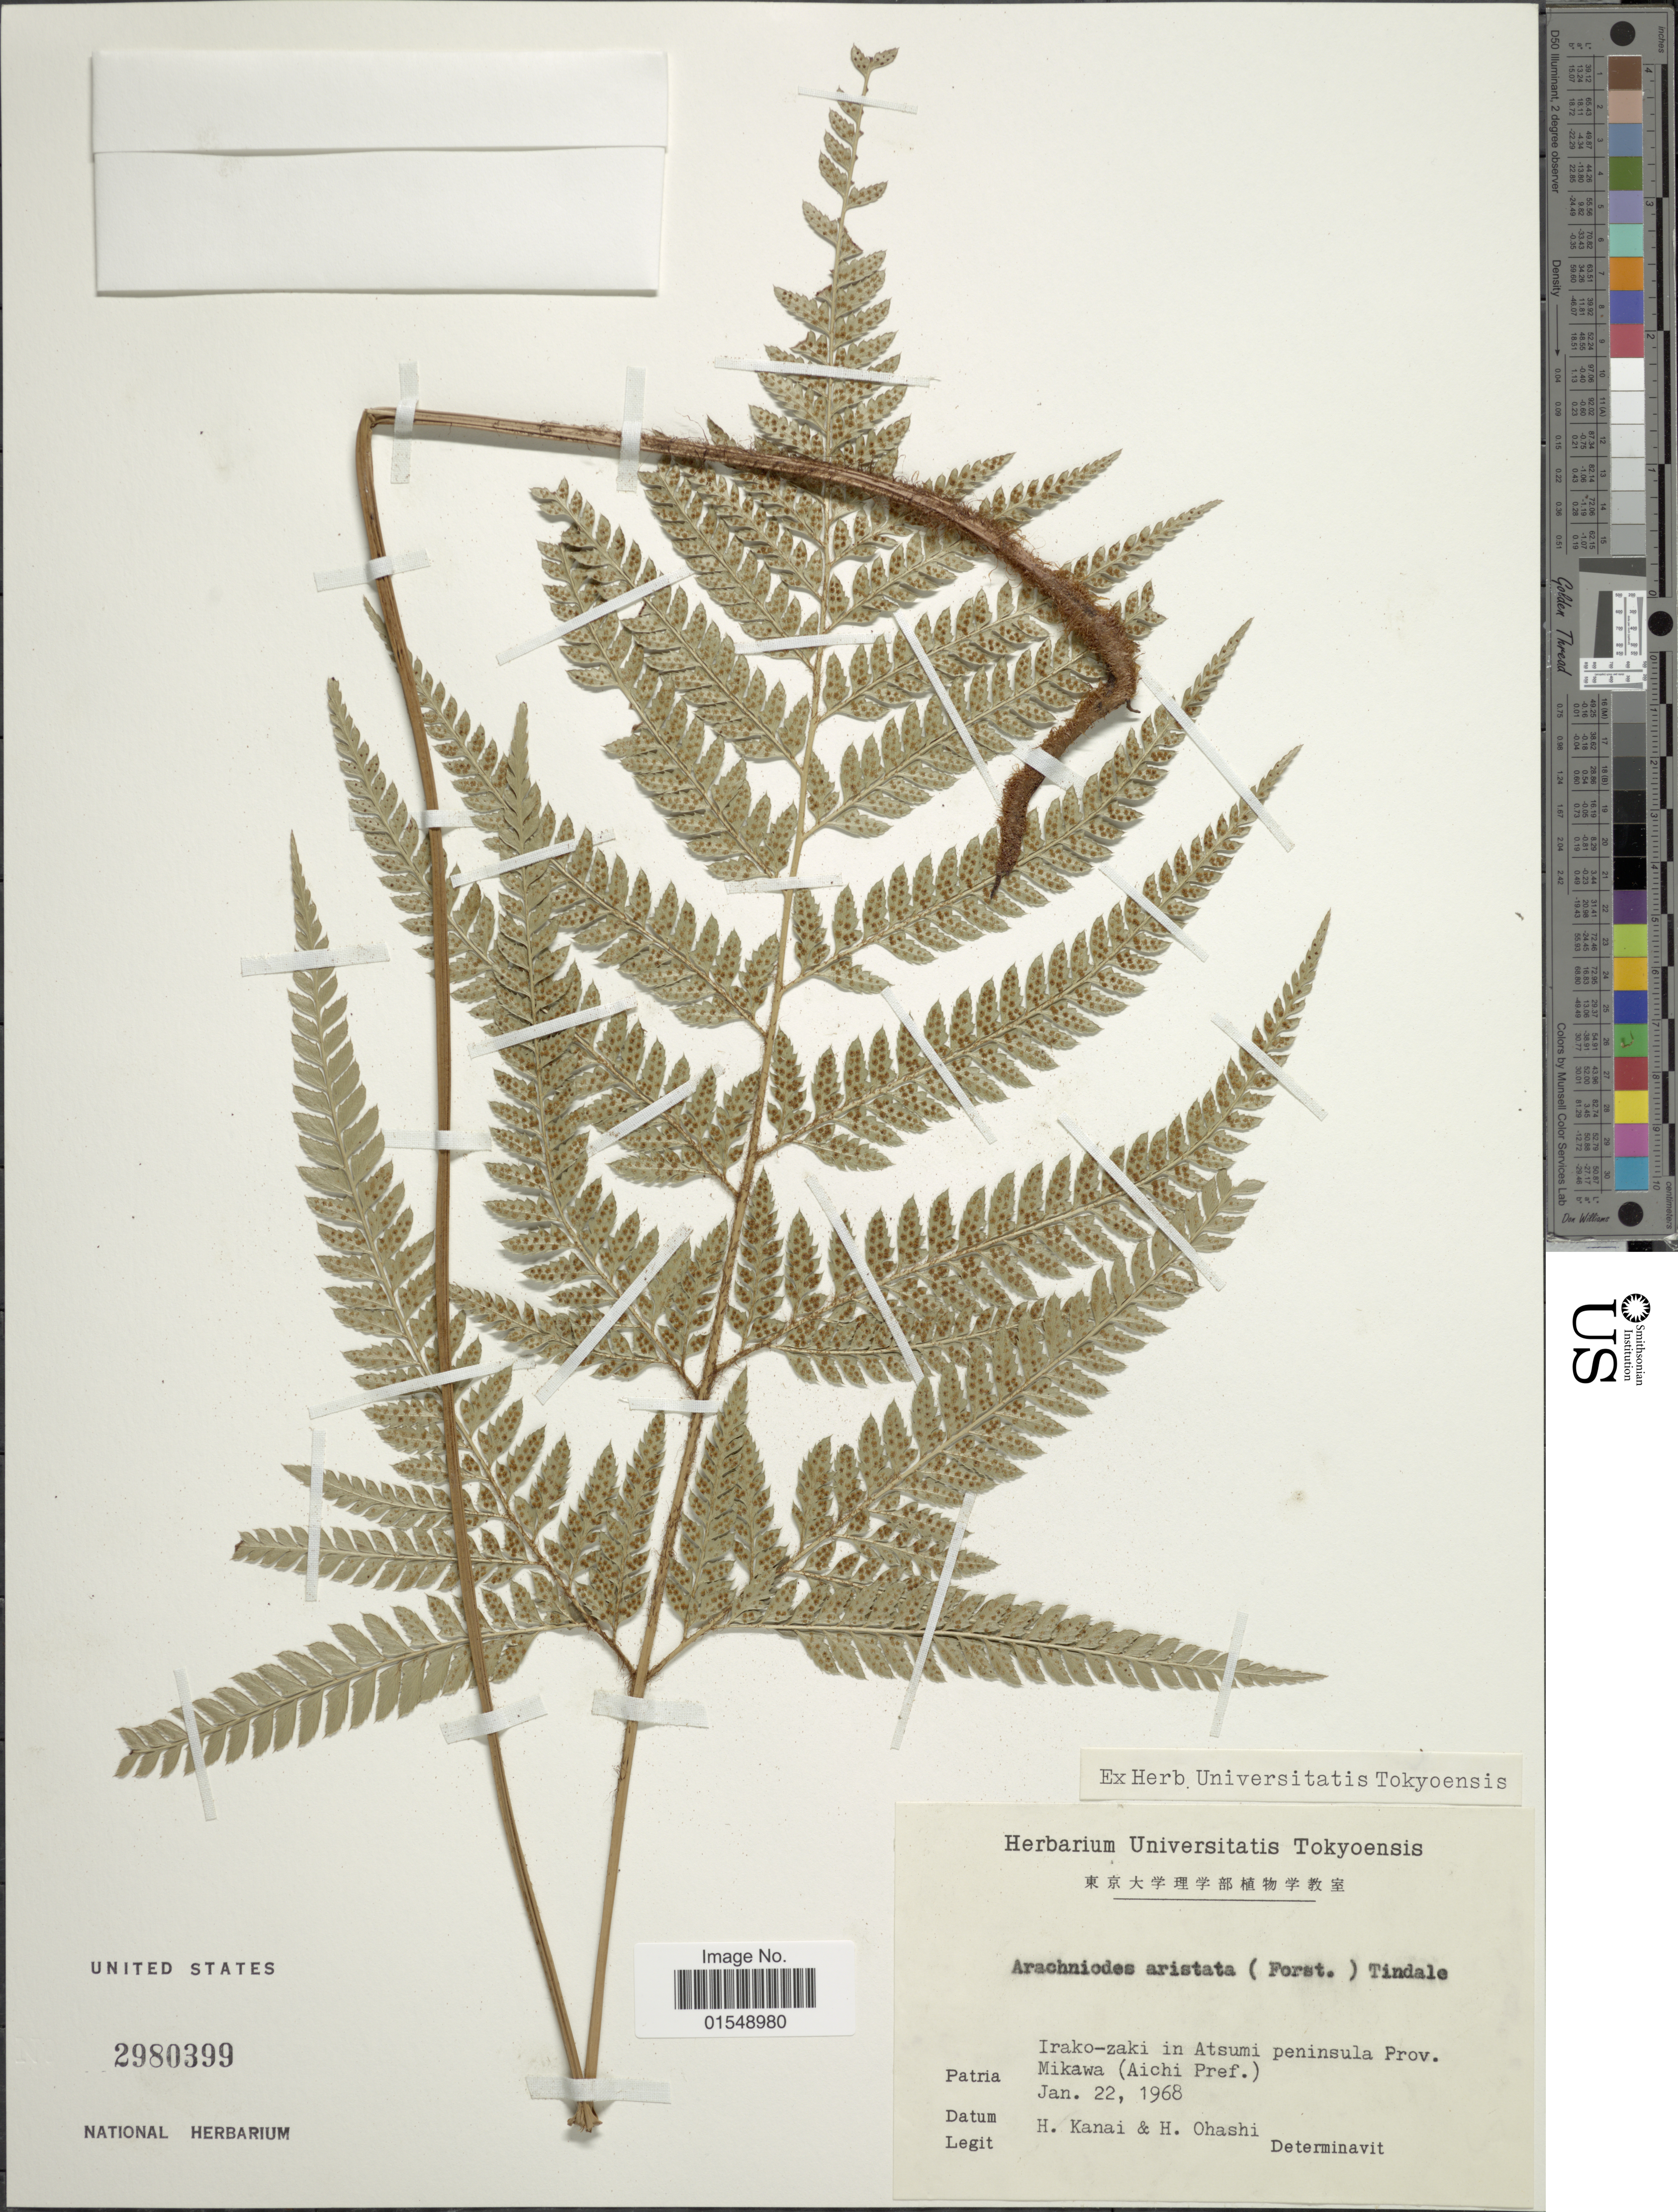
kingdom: Plantae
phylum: Tracheophyta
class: Polypodiopsida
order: Polypodiales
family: Dryopteridaceae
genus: Arachniodes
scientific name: Arachniodes aristata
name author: (G. Forst.) Tindale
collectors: H. Kanai & H. Ohashi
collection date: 1968-01-22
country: Japan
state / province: Aiti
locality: Irako-zaki in Atsumi peninsula Prov. Mikwa (Aichi Pref.)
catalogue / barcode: US 2980399